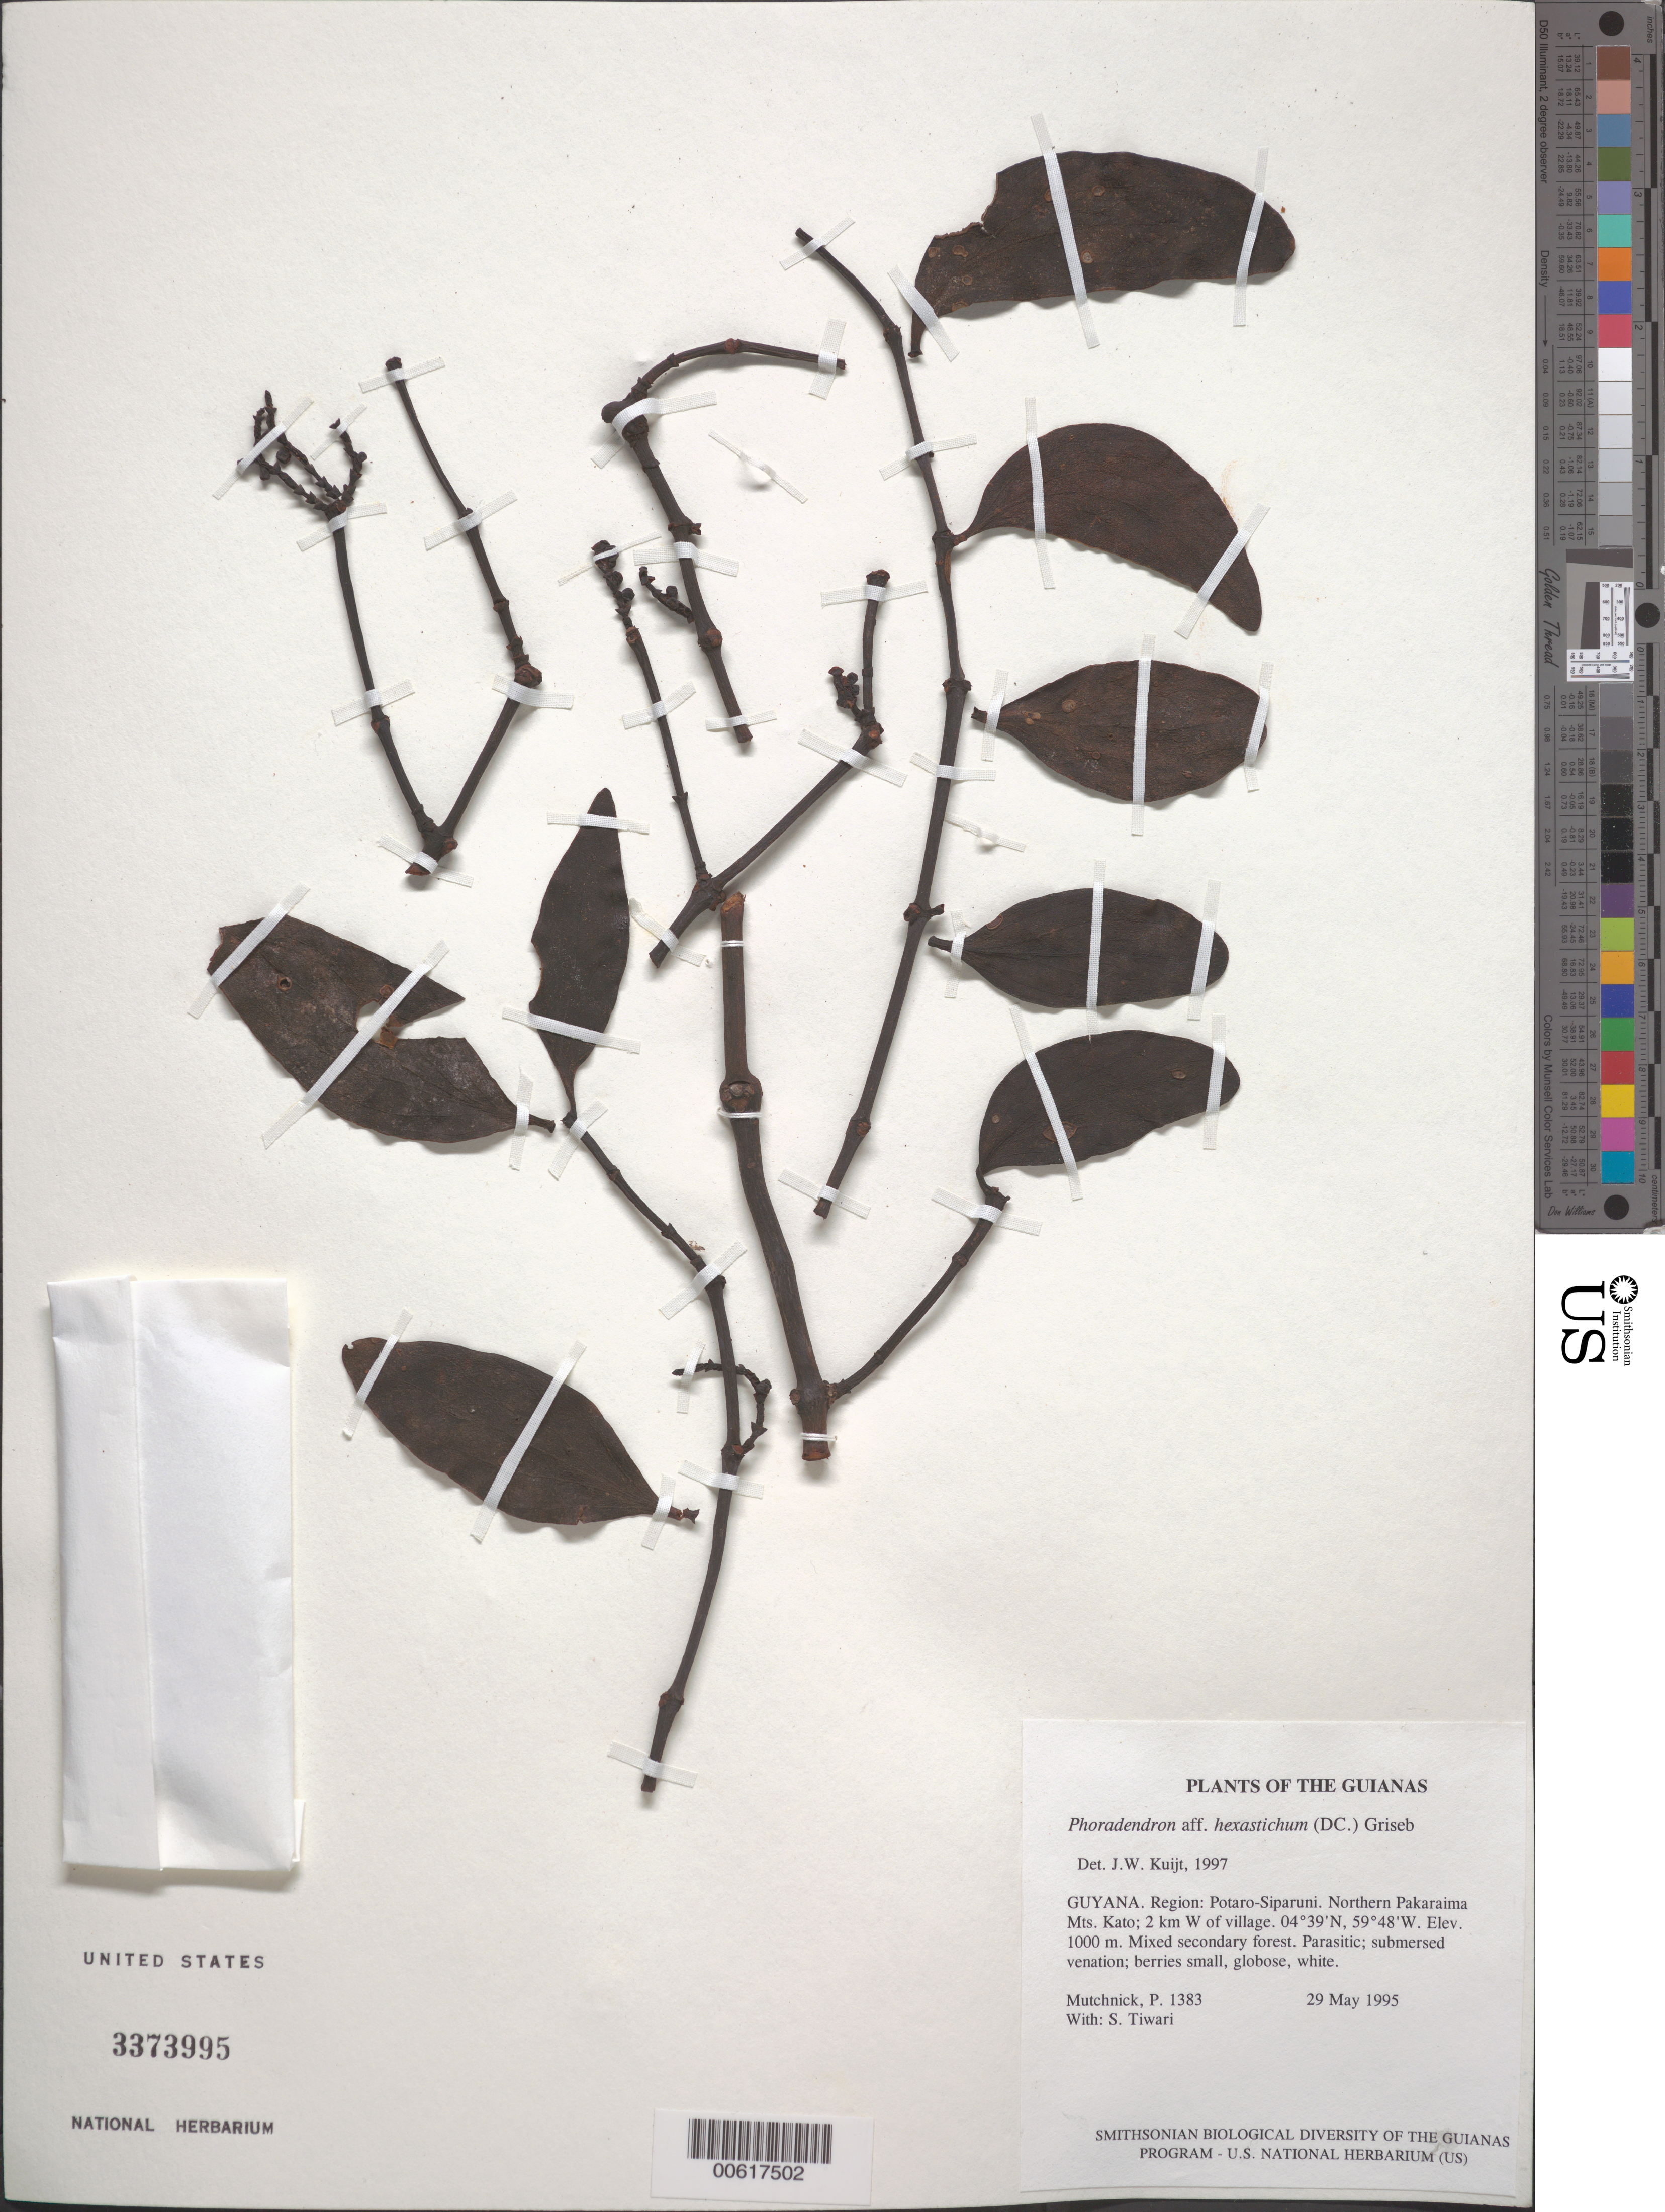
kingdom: Plantae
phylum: Tracheophyta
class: Magnoliopsida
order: Santalales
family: Viscaceae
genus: Phoradendron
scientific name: Phoradendron hexastichum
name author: (DC.) Griseb.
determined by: Kuijt, Job, (CANADA)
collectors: P. Mutchnick & S. Tiwari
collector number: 1383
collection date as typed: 29 May 1995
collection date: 1995-05-29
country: Guyana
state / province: Potaro-Siparuni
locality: Northern Pakaraima Mts. Kato; 2 km W of village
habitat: Mixed secondary forest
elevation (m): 1000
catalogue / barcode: US 3373995